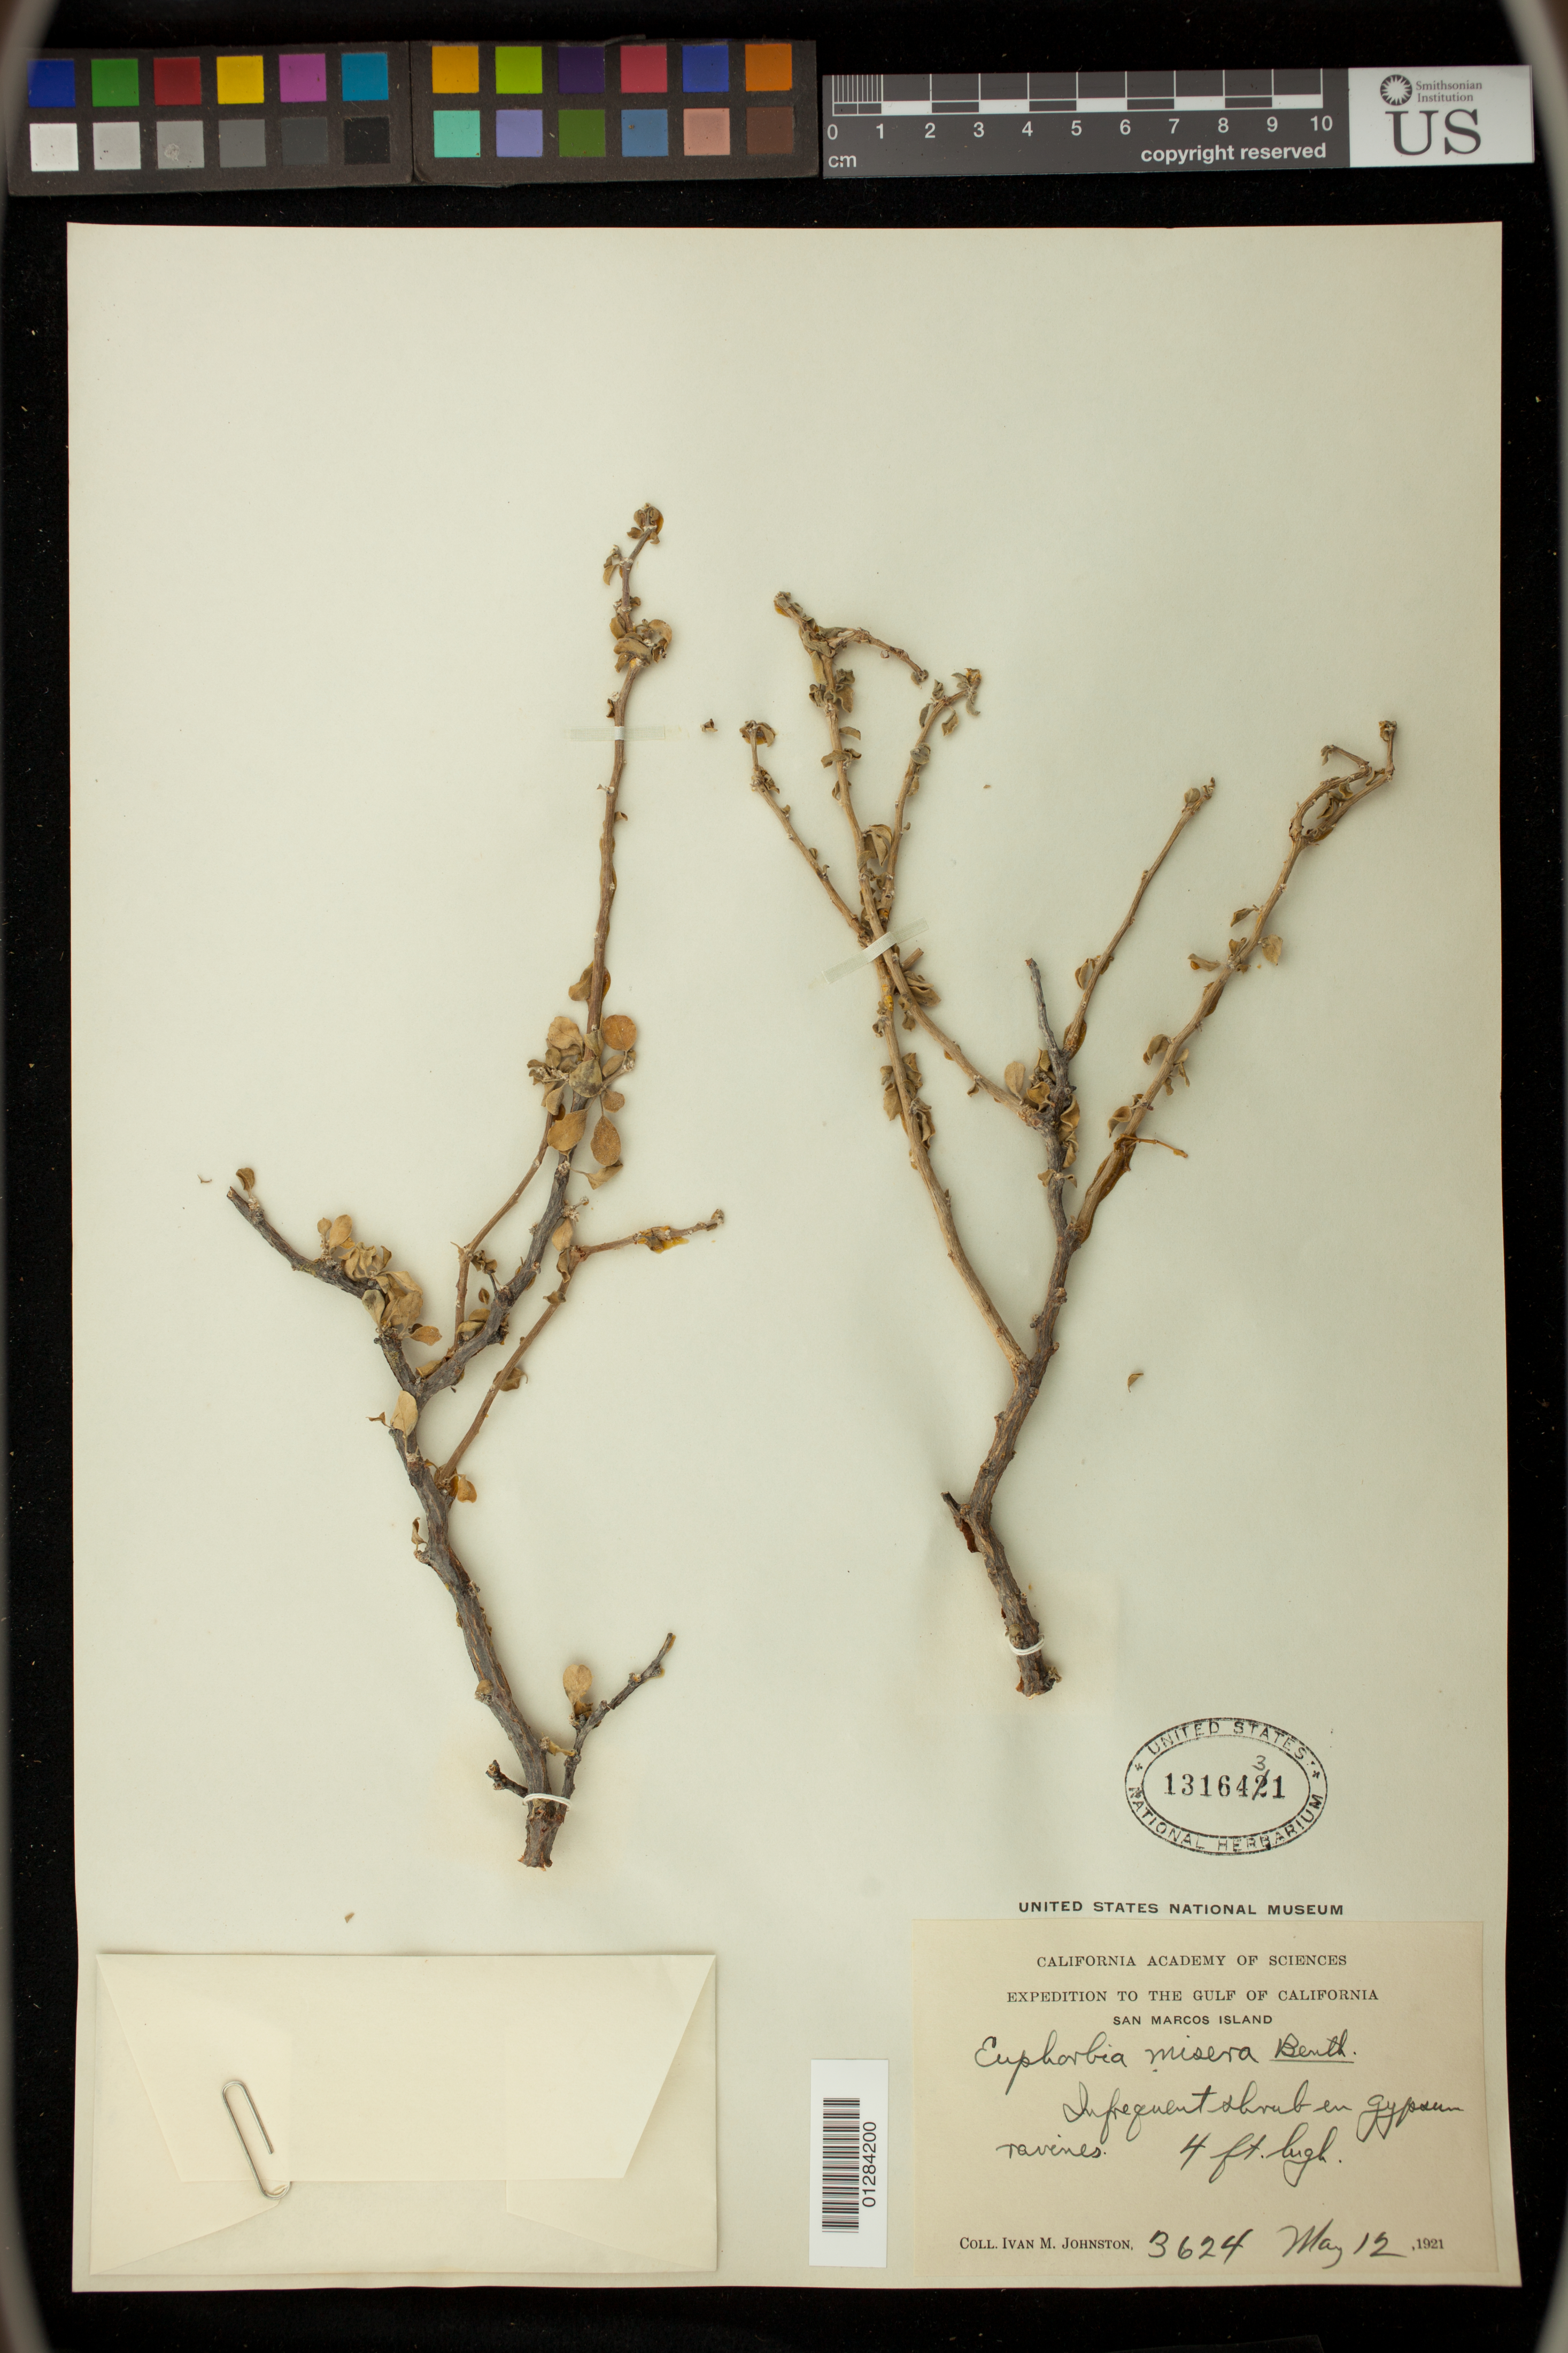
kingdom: Plantae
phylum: Tracheophyta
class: Magnoliopsida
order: Malpighiales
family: Euphorbiaceae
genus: Euphorbia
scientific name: Euphorbia misera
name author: Benth.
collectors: I.M. Johnston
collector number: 3624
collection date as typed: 12 May 1921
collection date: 1921-05-12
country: Mexico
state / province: Baja California Sur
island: San Marcos Island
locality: San Marcos Island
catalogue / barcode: US 1316431